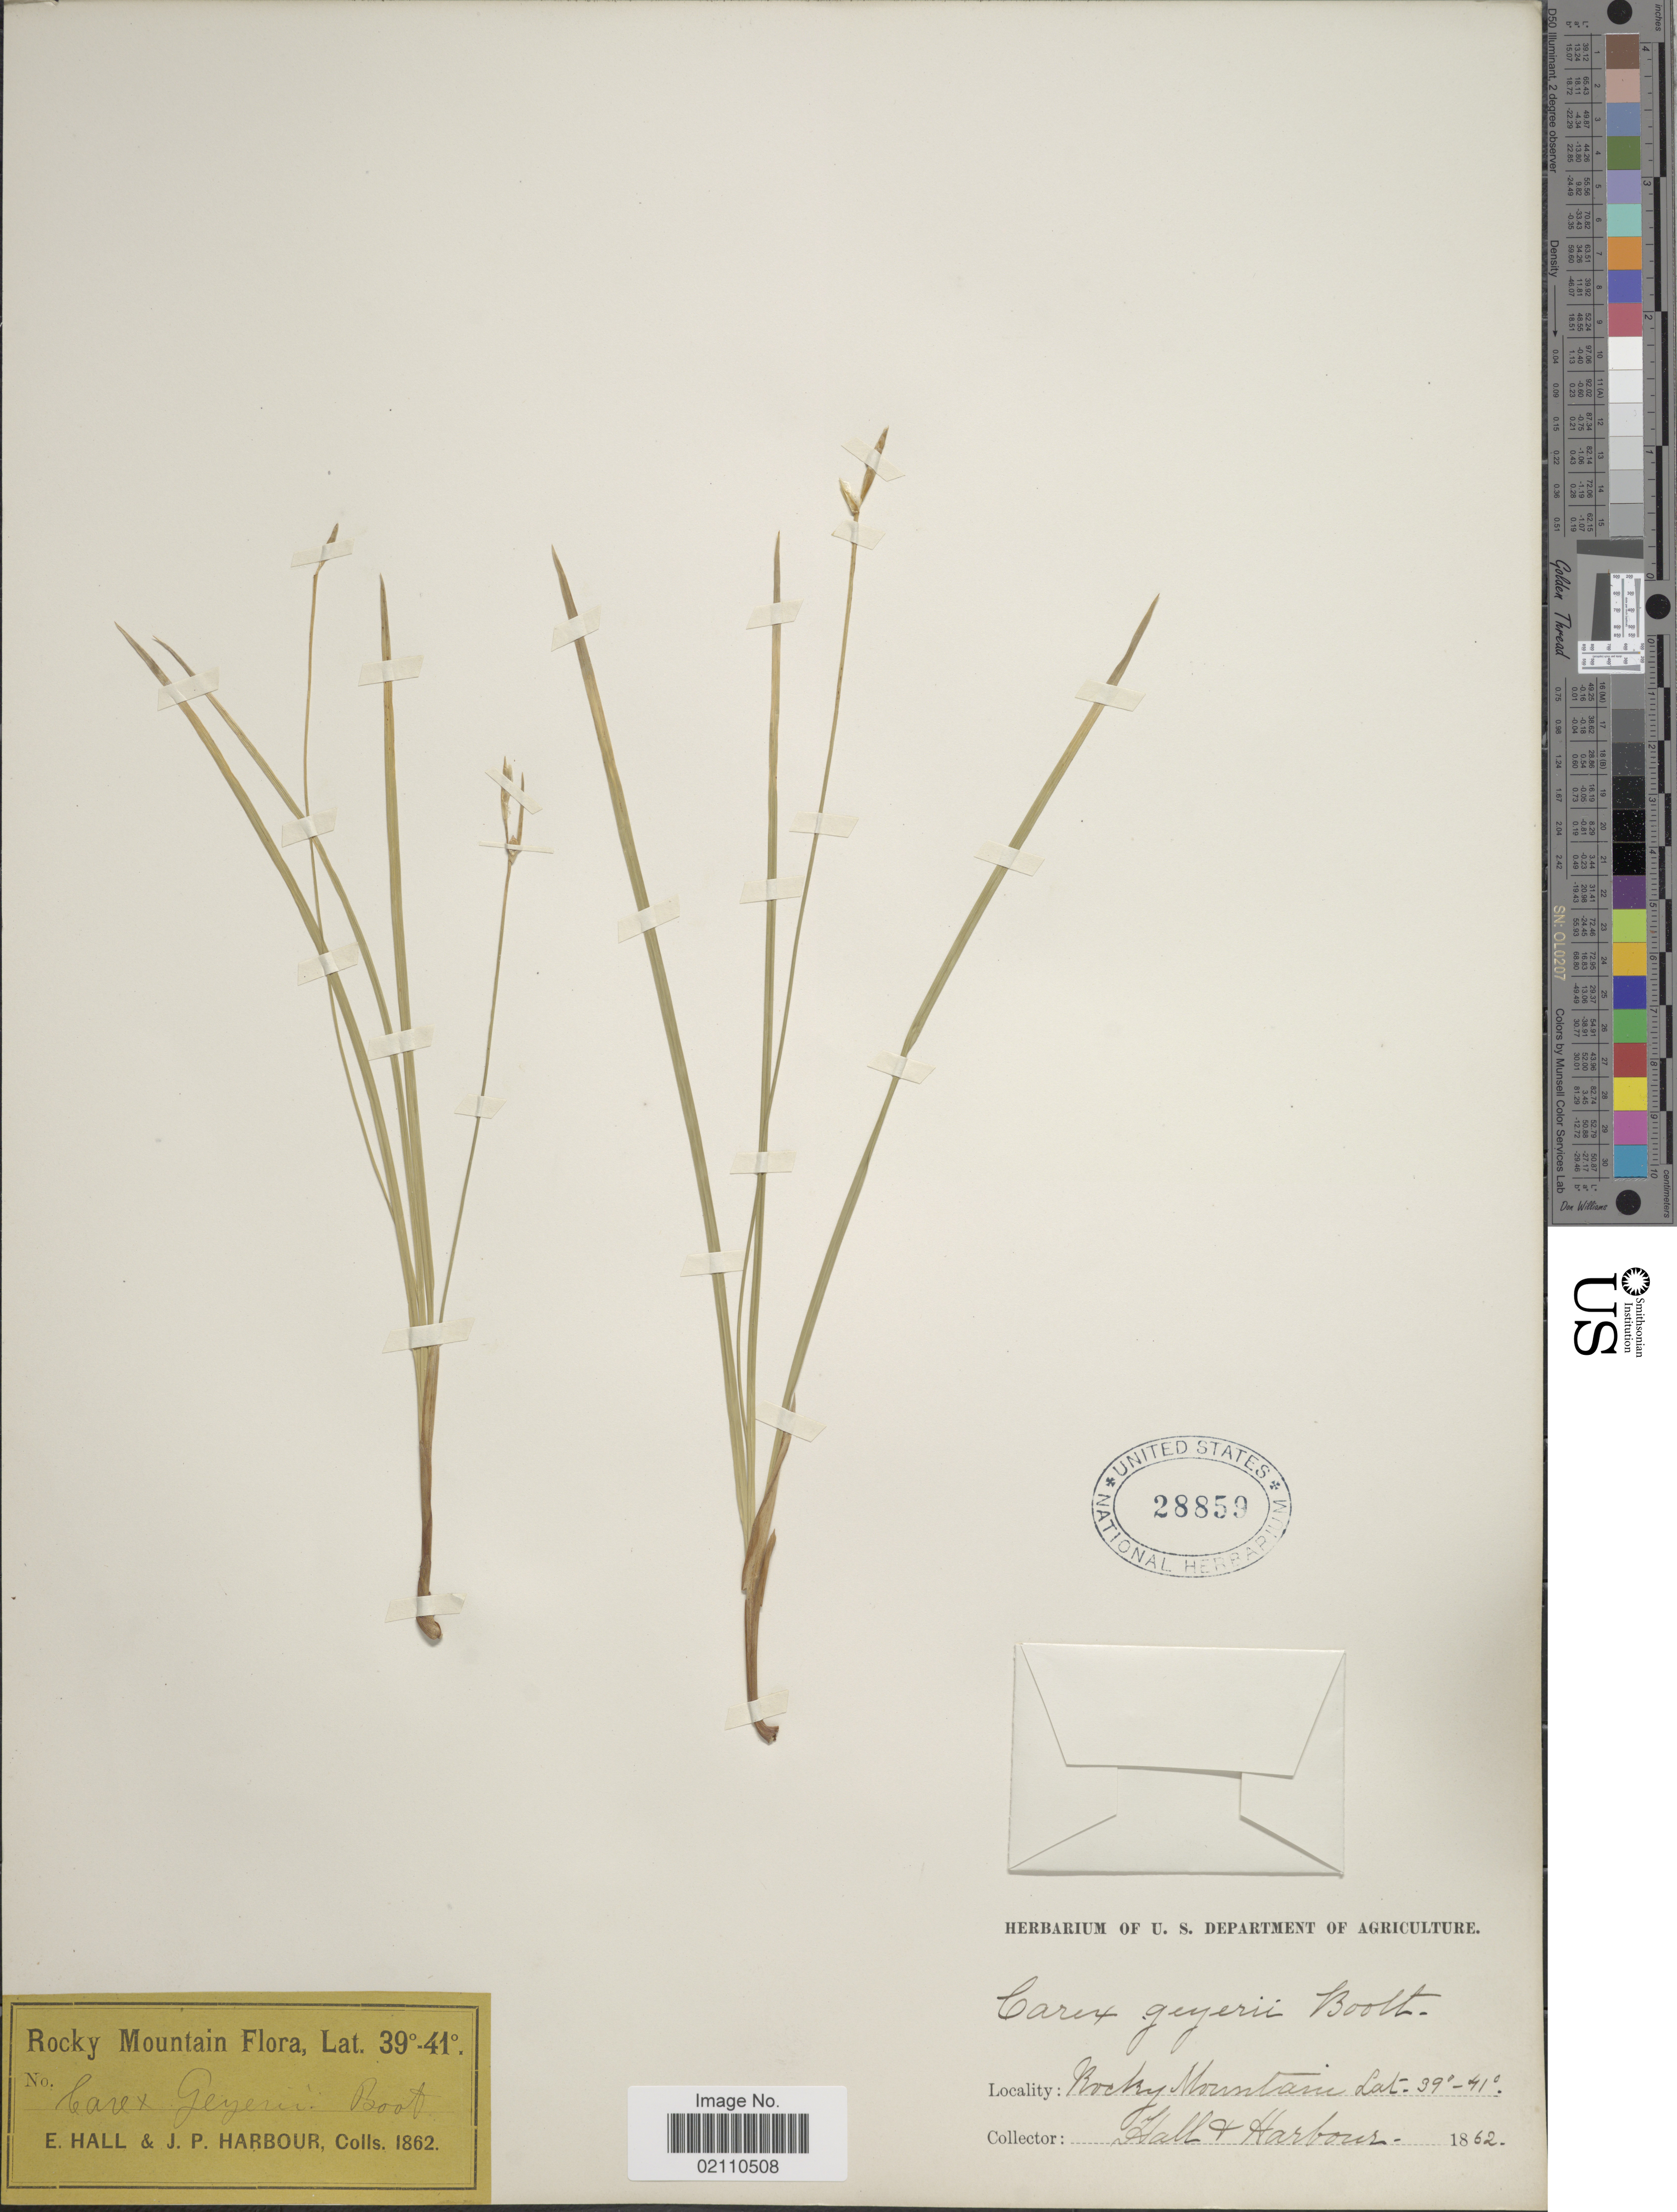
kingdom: Plantae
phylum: Tracheophyta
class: Liliopsida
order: Poales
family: Cyperaceae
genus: Carex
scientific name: Carex geyeri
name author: Boott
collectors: E. Hall & J. Harbour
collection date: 1862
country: United States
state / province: Colorado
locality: Rocky Mtns.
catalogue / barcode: US 28859